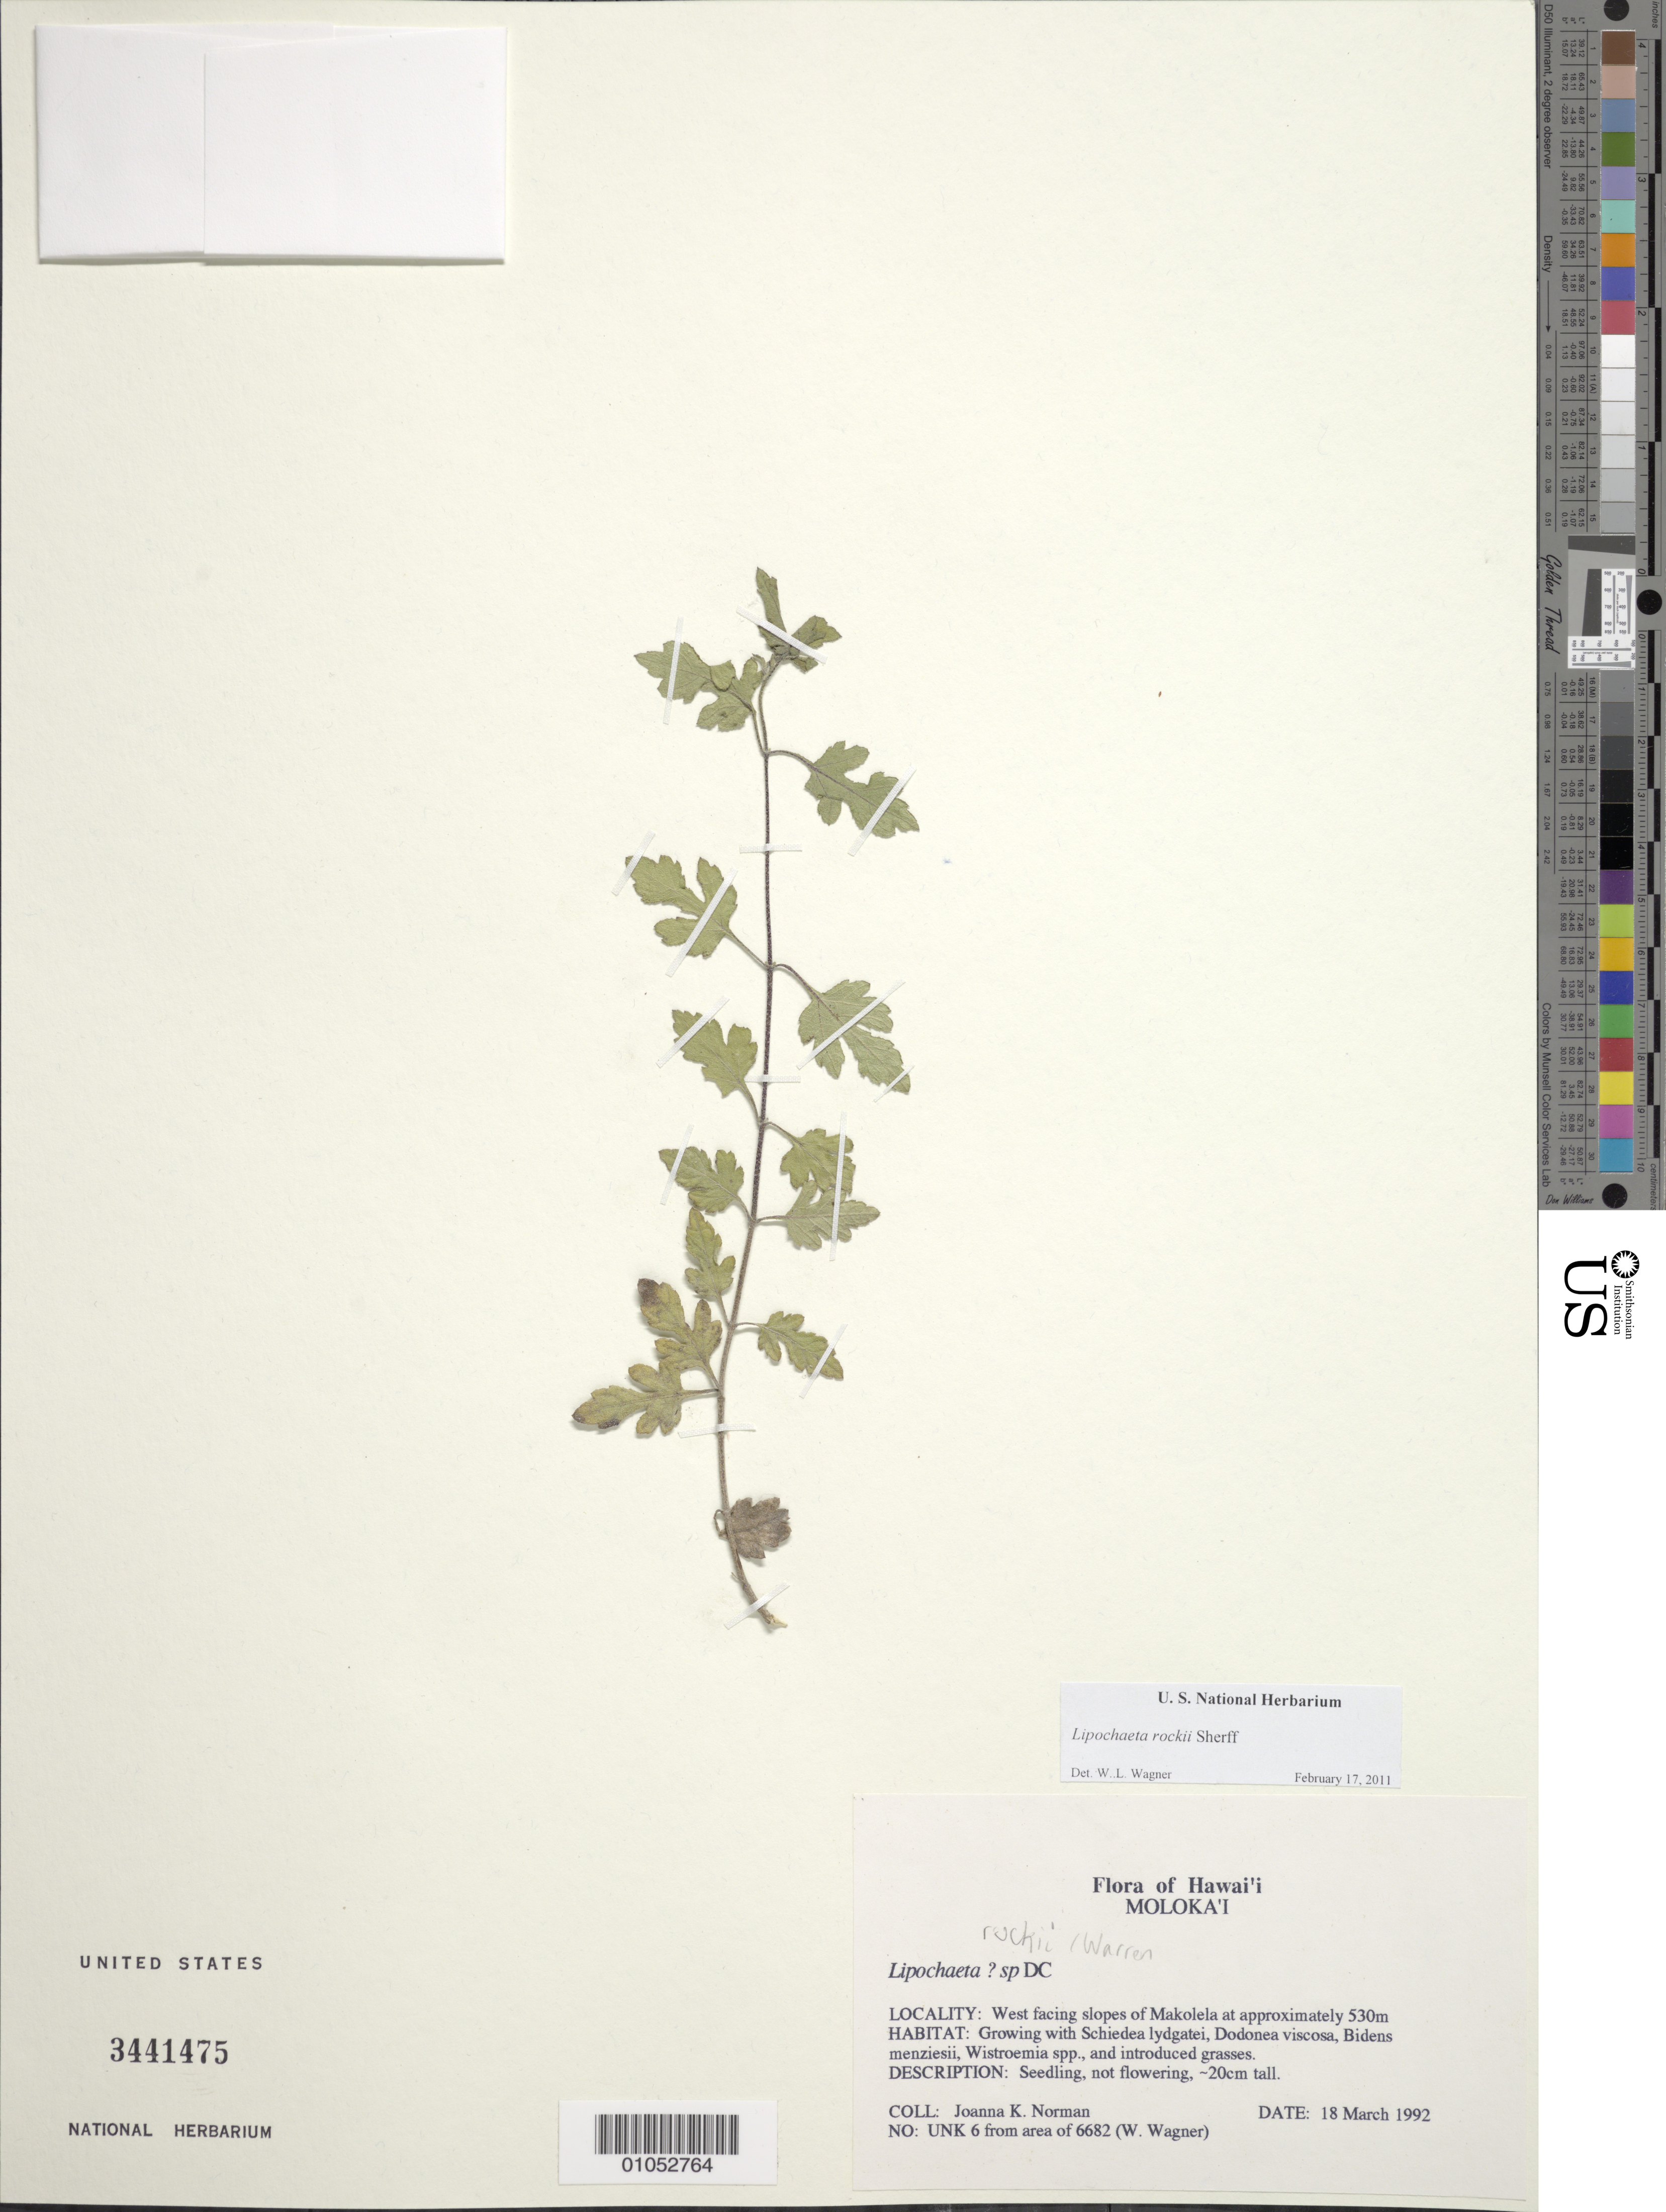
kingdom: Plantae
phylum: Tracheophyta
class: Magnoliopsida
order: Asterales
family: Asteraceae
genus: Lipochaeta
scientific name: Lipochaeta rockii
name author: Sherff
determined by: Wagner, W. L., (BOT), Smithsonian Institution - National Museum of Natural History (UNITED STATES)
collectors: J. Norman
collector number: UNK. 6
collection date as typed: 18 Mar 1992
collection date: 1992-03-18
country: United States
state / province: Hawaii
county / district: Maui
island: Moloka'i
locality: West facing slopes of Makolela.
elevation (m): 530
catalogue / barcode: US 3441475